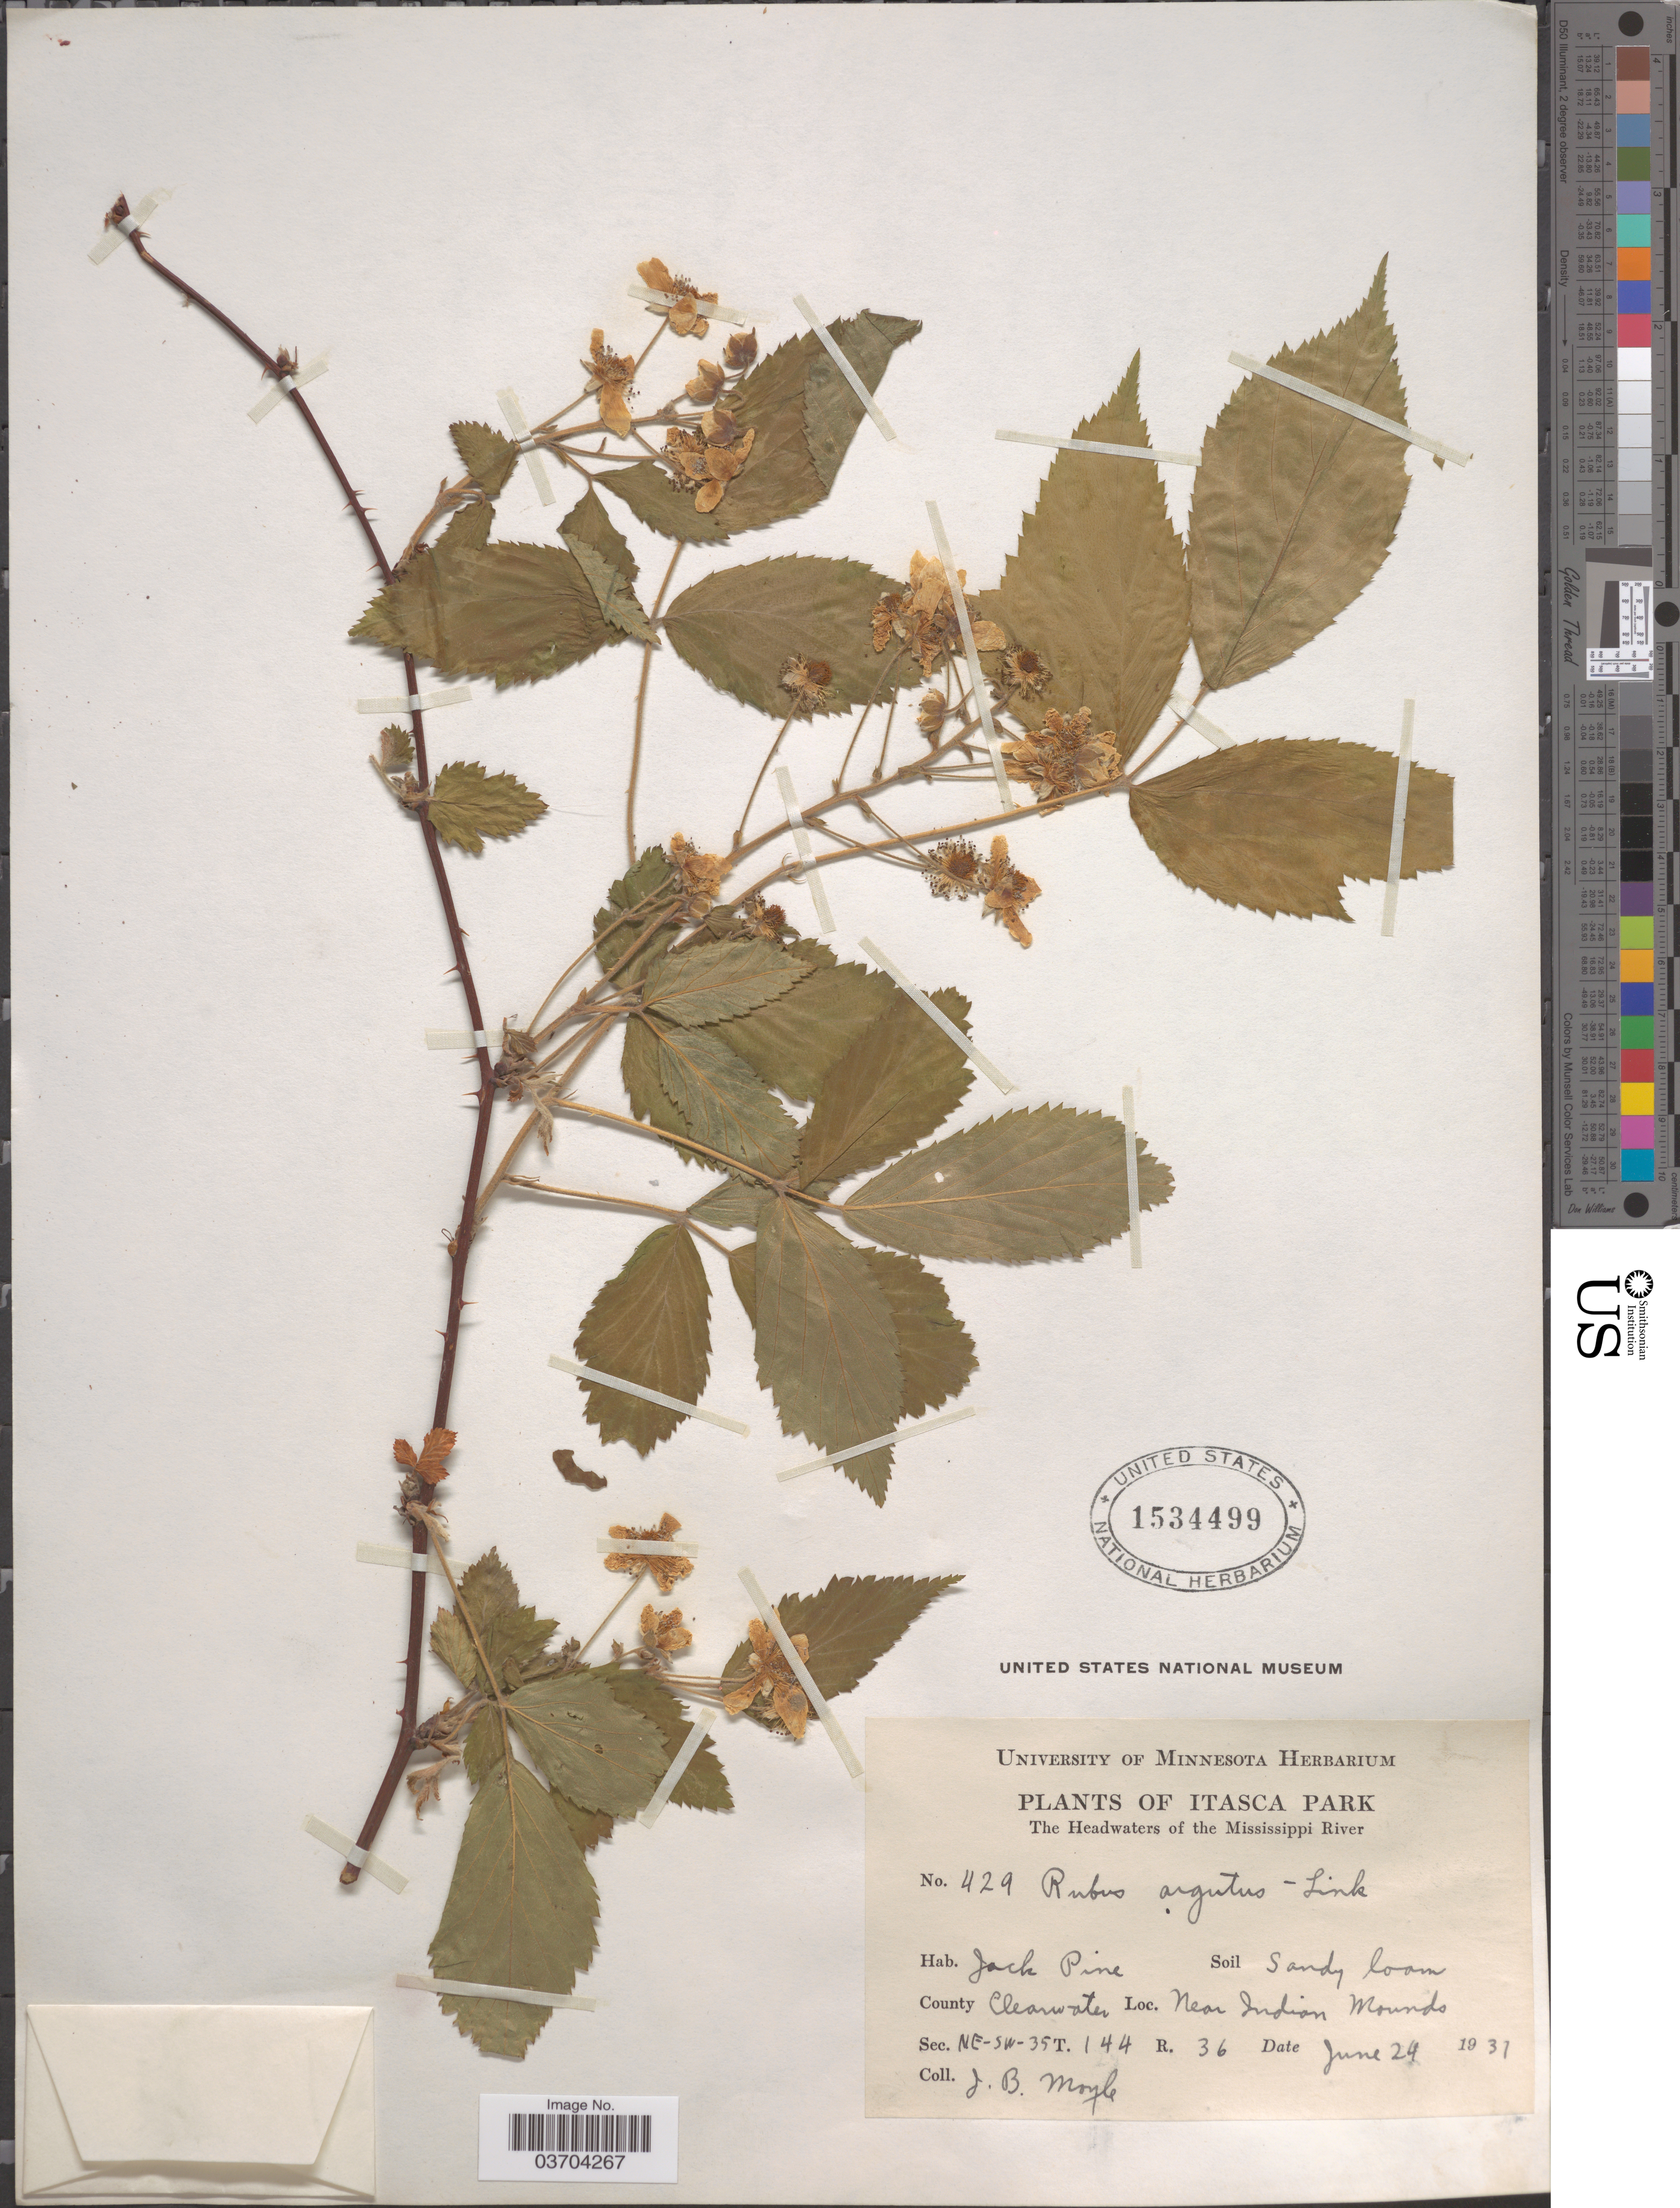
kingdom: Plantae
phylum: Tracheophyta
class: Magnoliopsida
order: Rosales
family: Rosaceae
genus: Rubus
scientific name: Rubus argutus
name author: Link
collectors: J. Moyle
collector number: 429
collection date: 1931-06-24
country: United States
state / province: Minnesota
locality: Itasca Park. The Headwaters of the Mississippi River. County Clearwater. Near Indian Mounds Sec. NE - SW - 35T. 144 R. 36.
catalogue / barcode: US 1534499